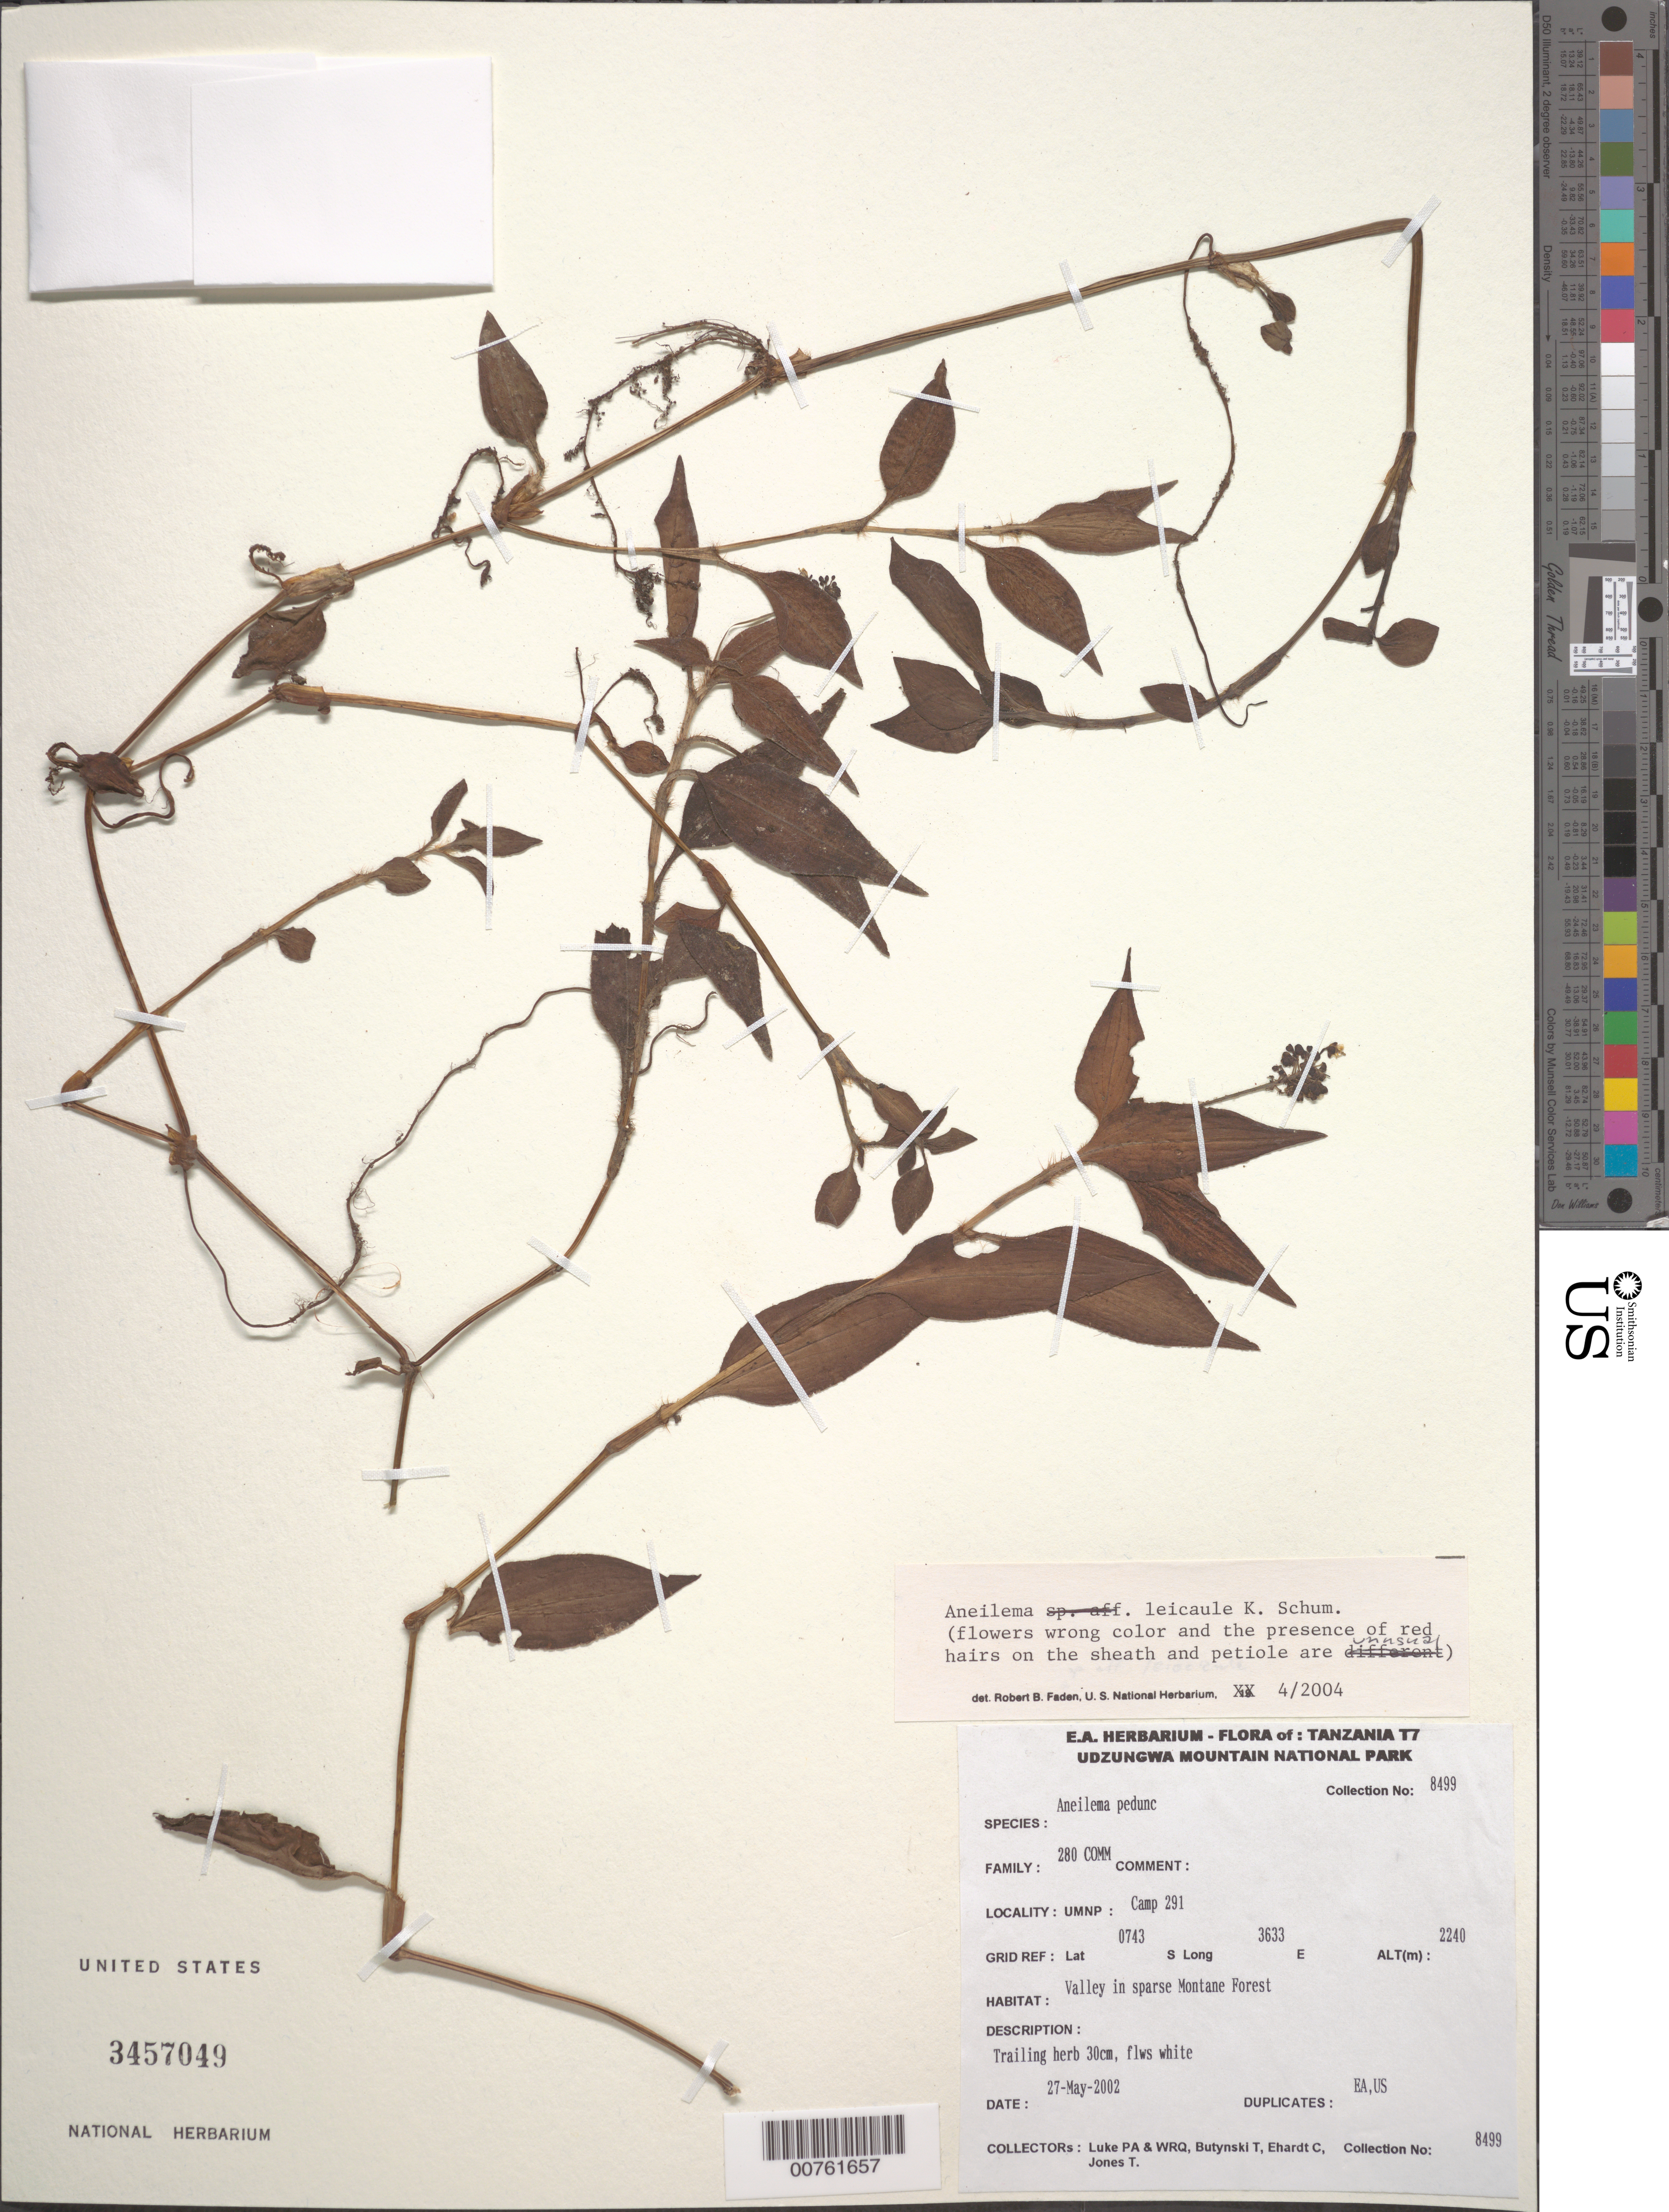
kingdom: Plantae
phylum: Tracheophyta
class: Liliopsida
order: Commelinales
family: Commelinaceae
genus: Aneilema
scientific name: Aneilema leiocaule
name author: K. Schum.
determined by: Faden, Robert B., (US), Smithsonian Institution - National Museum of Natural History (UNITED STATES)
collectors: P. Luke, Q. Luke, T. Butynski, C. Ehardt & T. Jones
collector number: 8499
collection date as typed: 27 May 2002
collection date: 2002-05-27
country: Tanzania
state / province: Iringa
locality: Udzungwa Mountain National Park; Camp 291.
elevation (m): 2240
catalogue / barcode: US 3457049